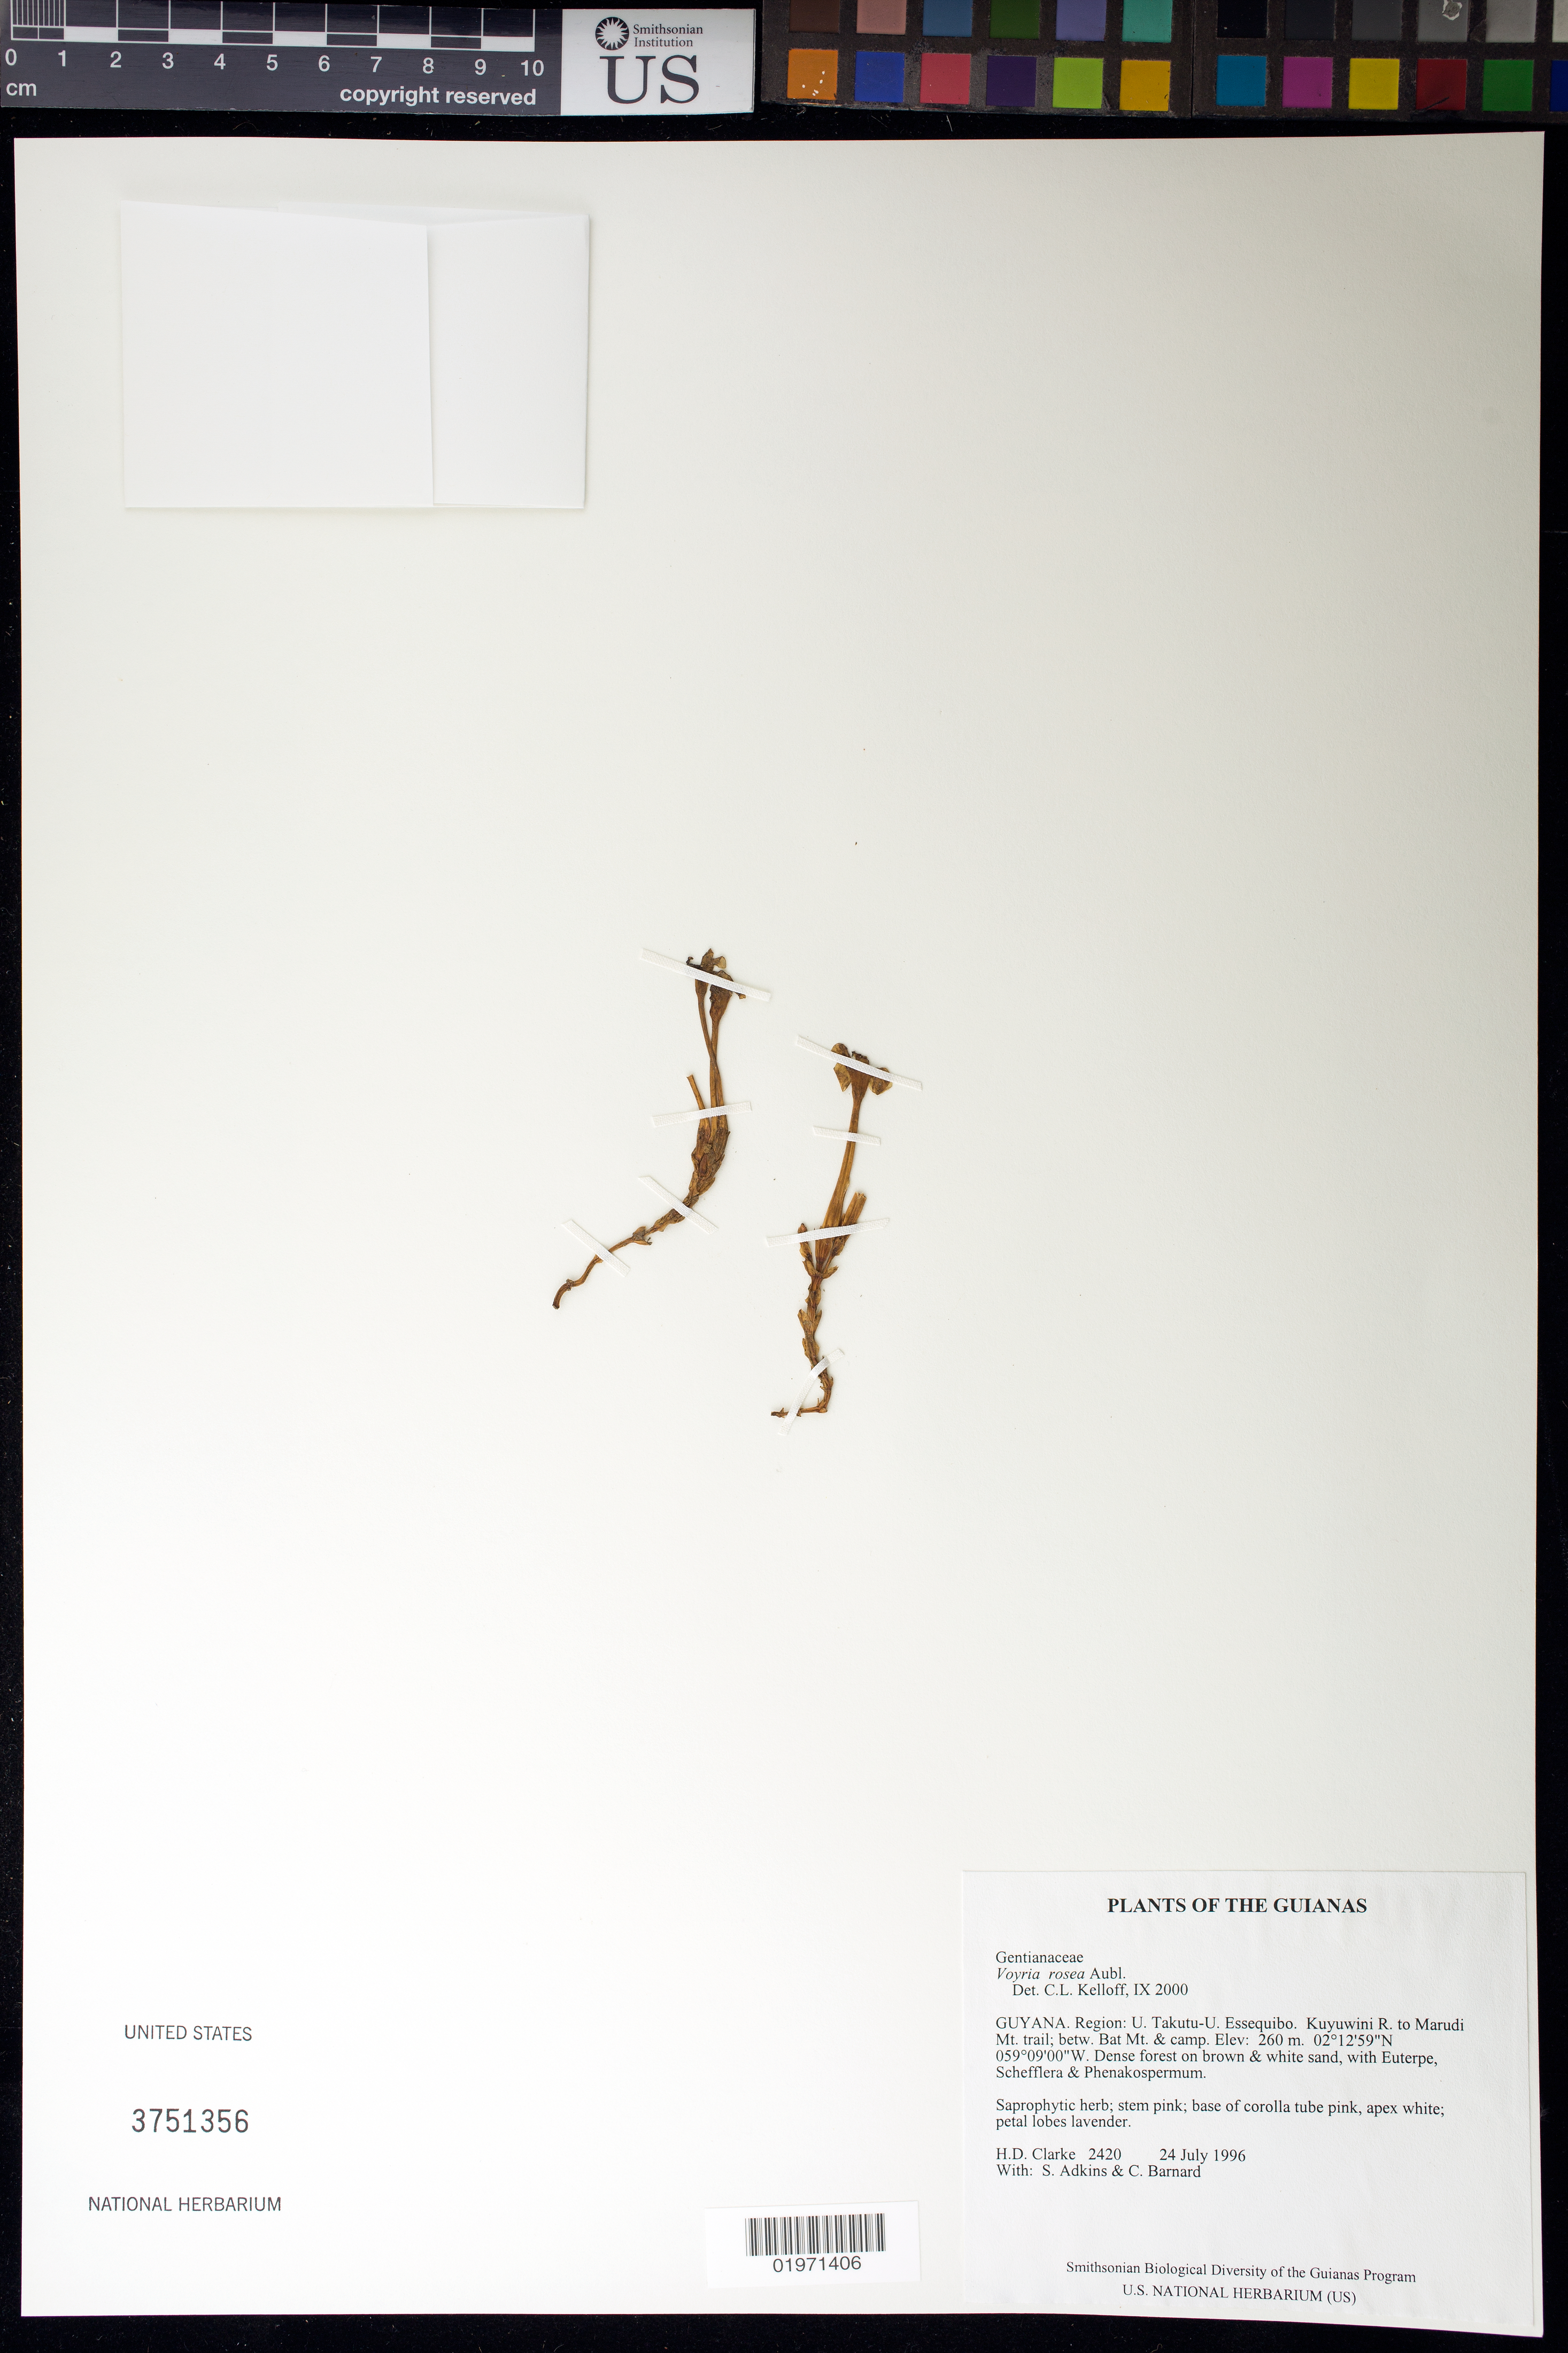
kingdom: Plantae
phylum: Tracheophyta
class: Magnoliopsida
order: Gentianales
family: Gentianaceae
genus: Voyria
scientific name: Voyria rosea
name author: Aubl.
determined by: Kelloff, Carol L., (US), Smithsonian Institution - National Museum of Natural History (UNITED STATES)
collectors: H. D. Clarke, S. Adkins & C. Bernard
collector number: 2420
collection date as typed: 24 July 1996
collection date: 1996-07-24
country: Guyana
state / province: U. Takutu-U. Essequibo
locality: Kuyuwini R. to Marudi Mt. trail; betw. Bat Mt. & camp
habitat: Dense forest on brown & white sand, with Euterpe, Schefflera & Phenakospermum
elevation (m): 260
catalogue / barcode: US 3751356